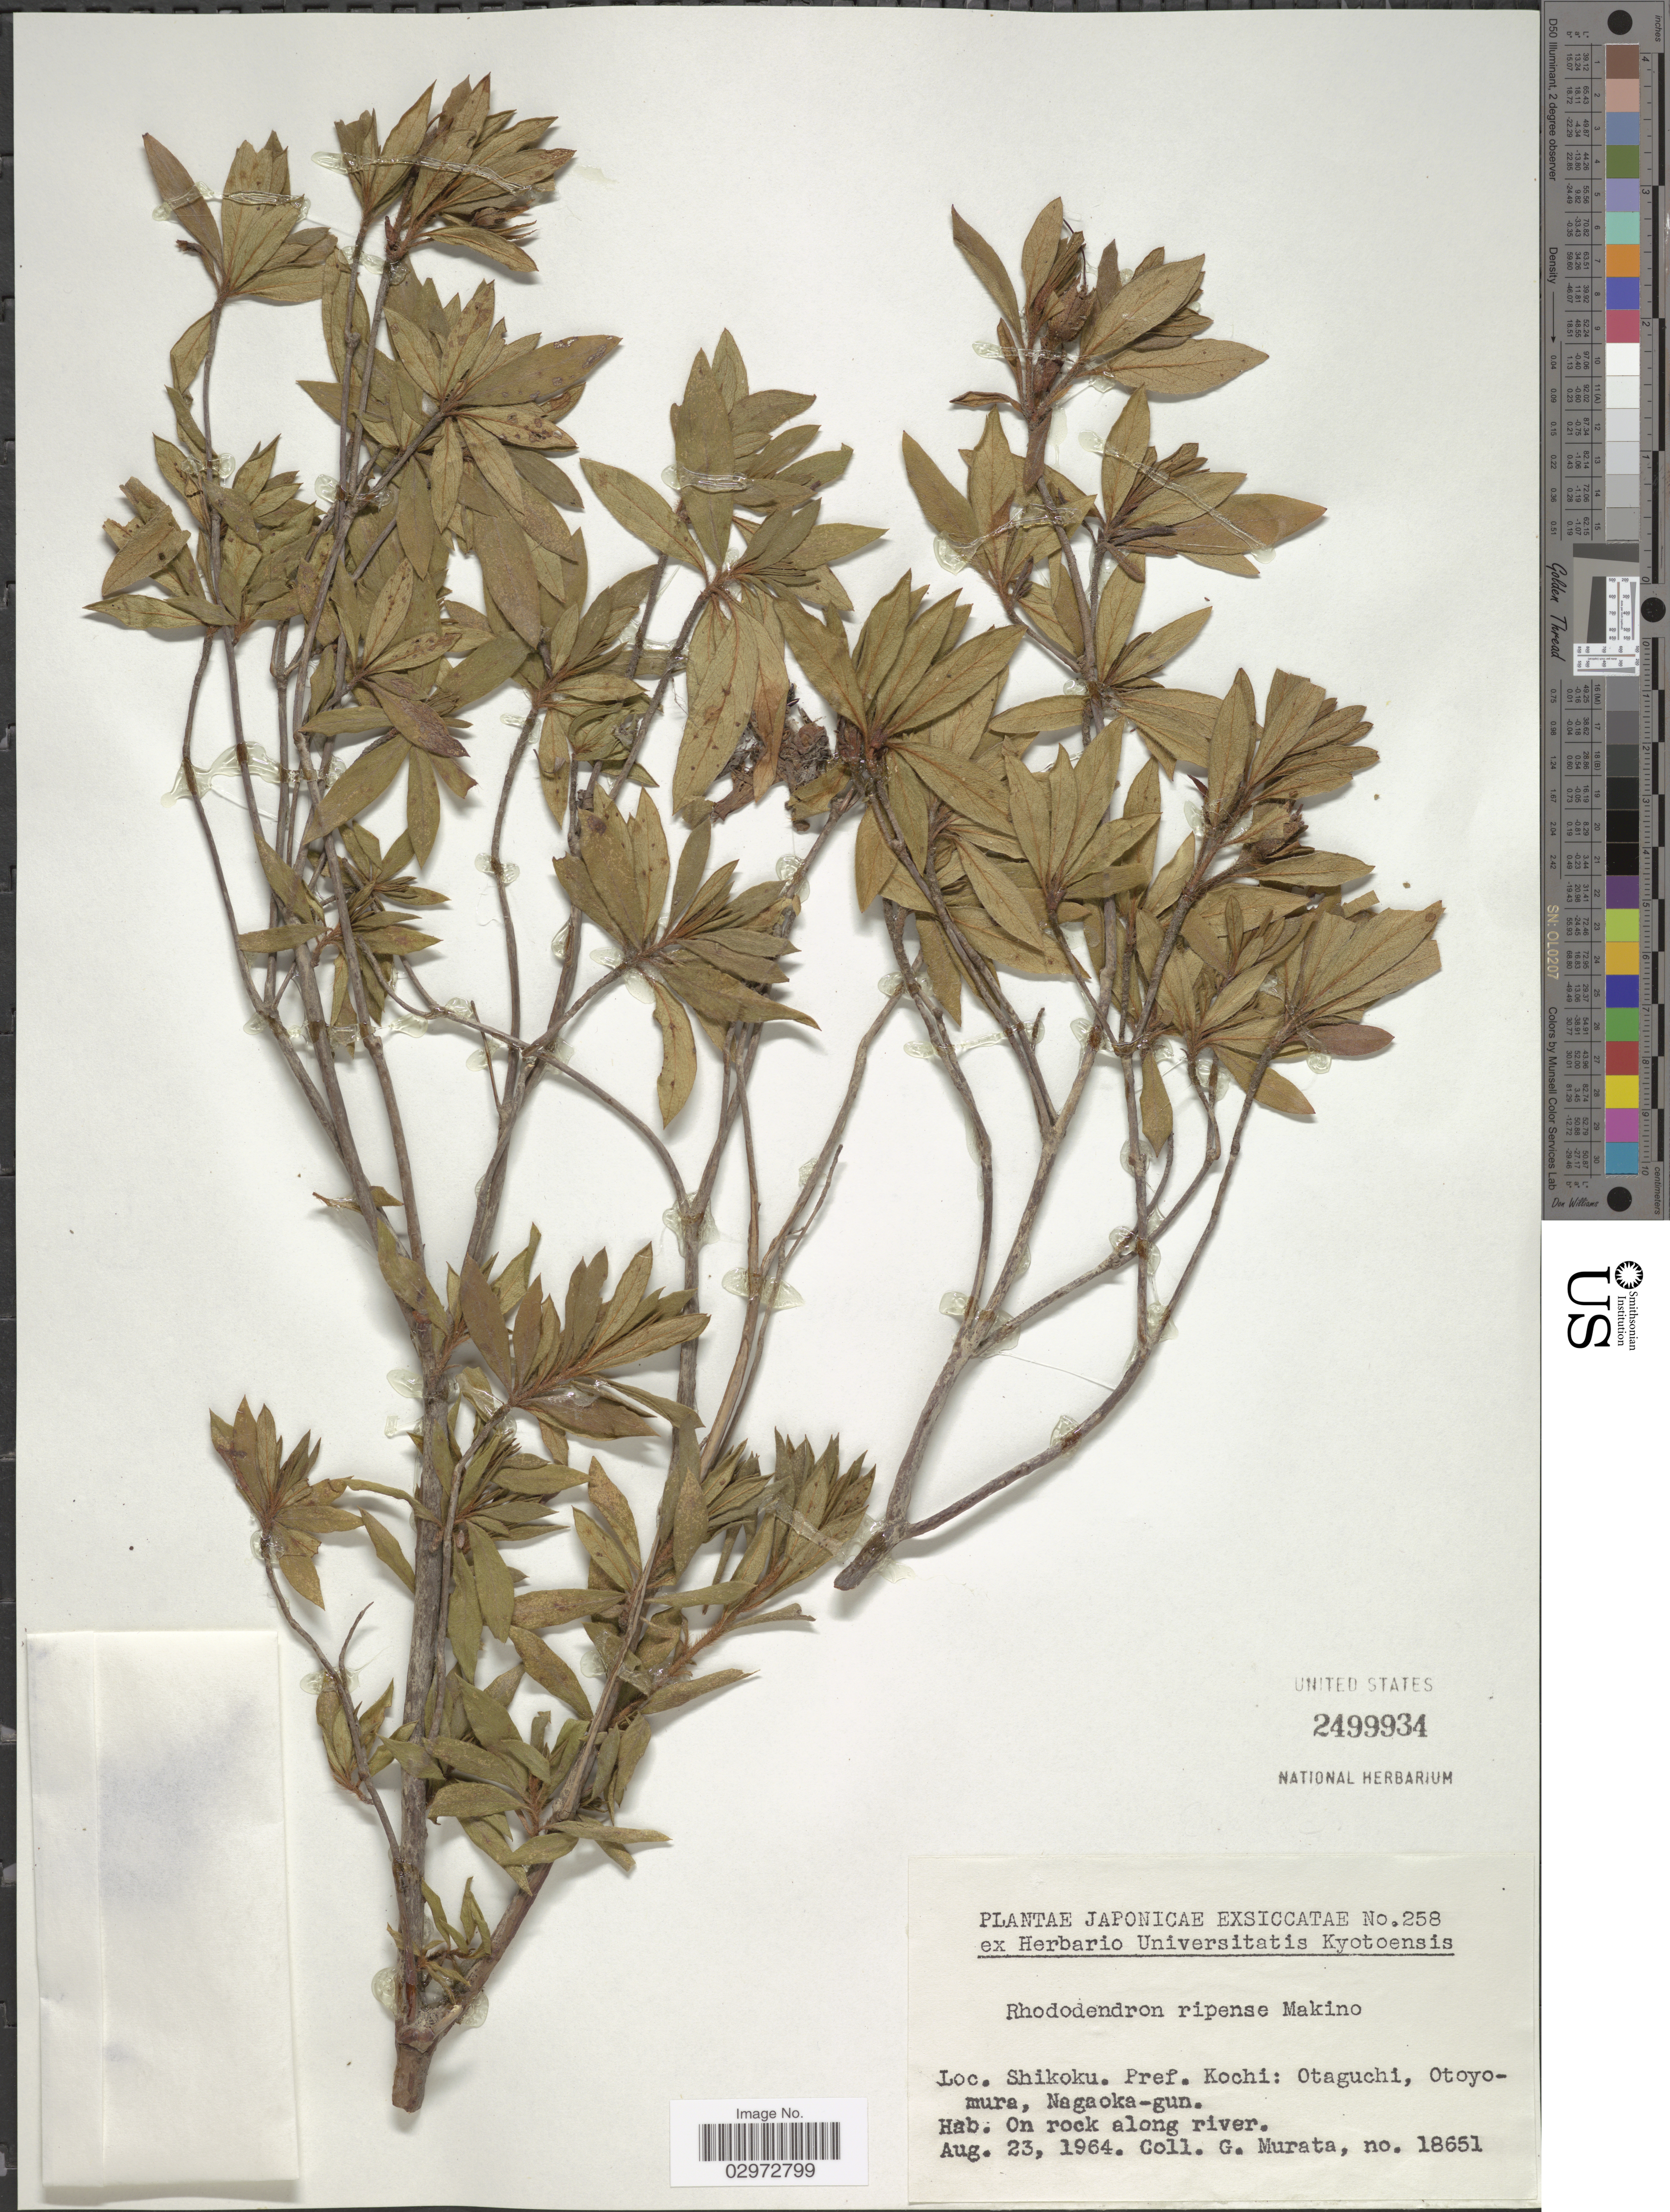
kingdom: Plantae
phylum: Tracheophyta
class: Magnoliopsida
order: Ericales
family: Ericaceae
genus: Rhododendron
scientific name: Rhododendron ripense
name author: Makino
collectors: G. Murata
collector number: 18651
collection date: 1964-08-23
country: Japan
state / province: Koti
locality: Shikoku. Pref. Kochi: Otaguchi, Otoyomura, Nagaoka-gun.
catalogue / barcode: US 2499934